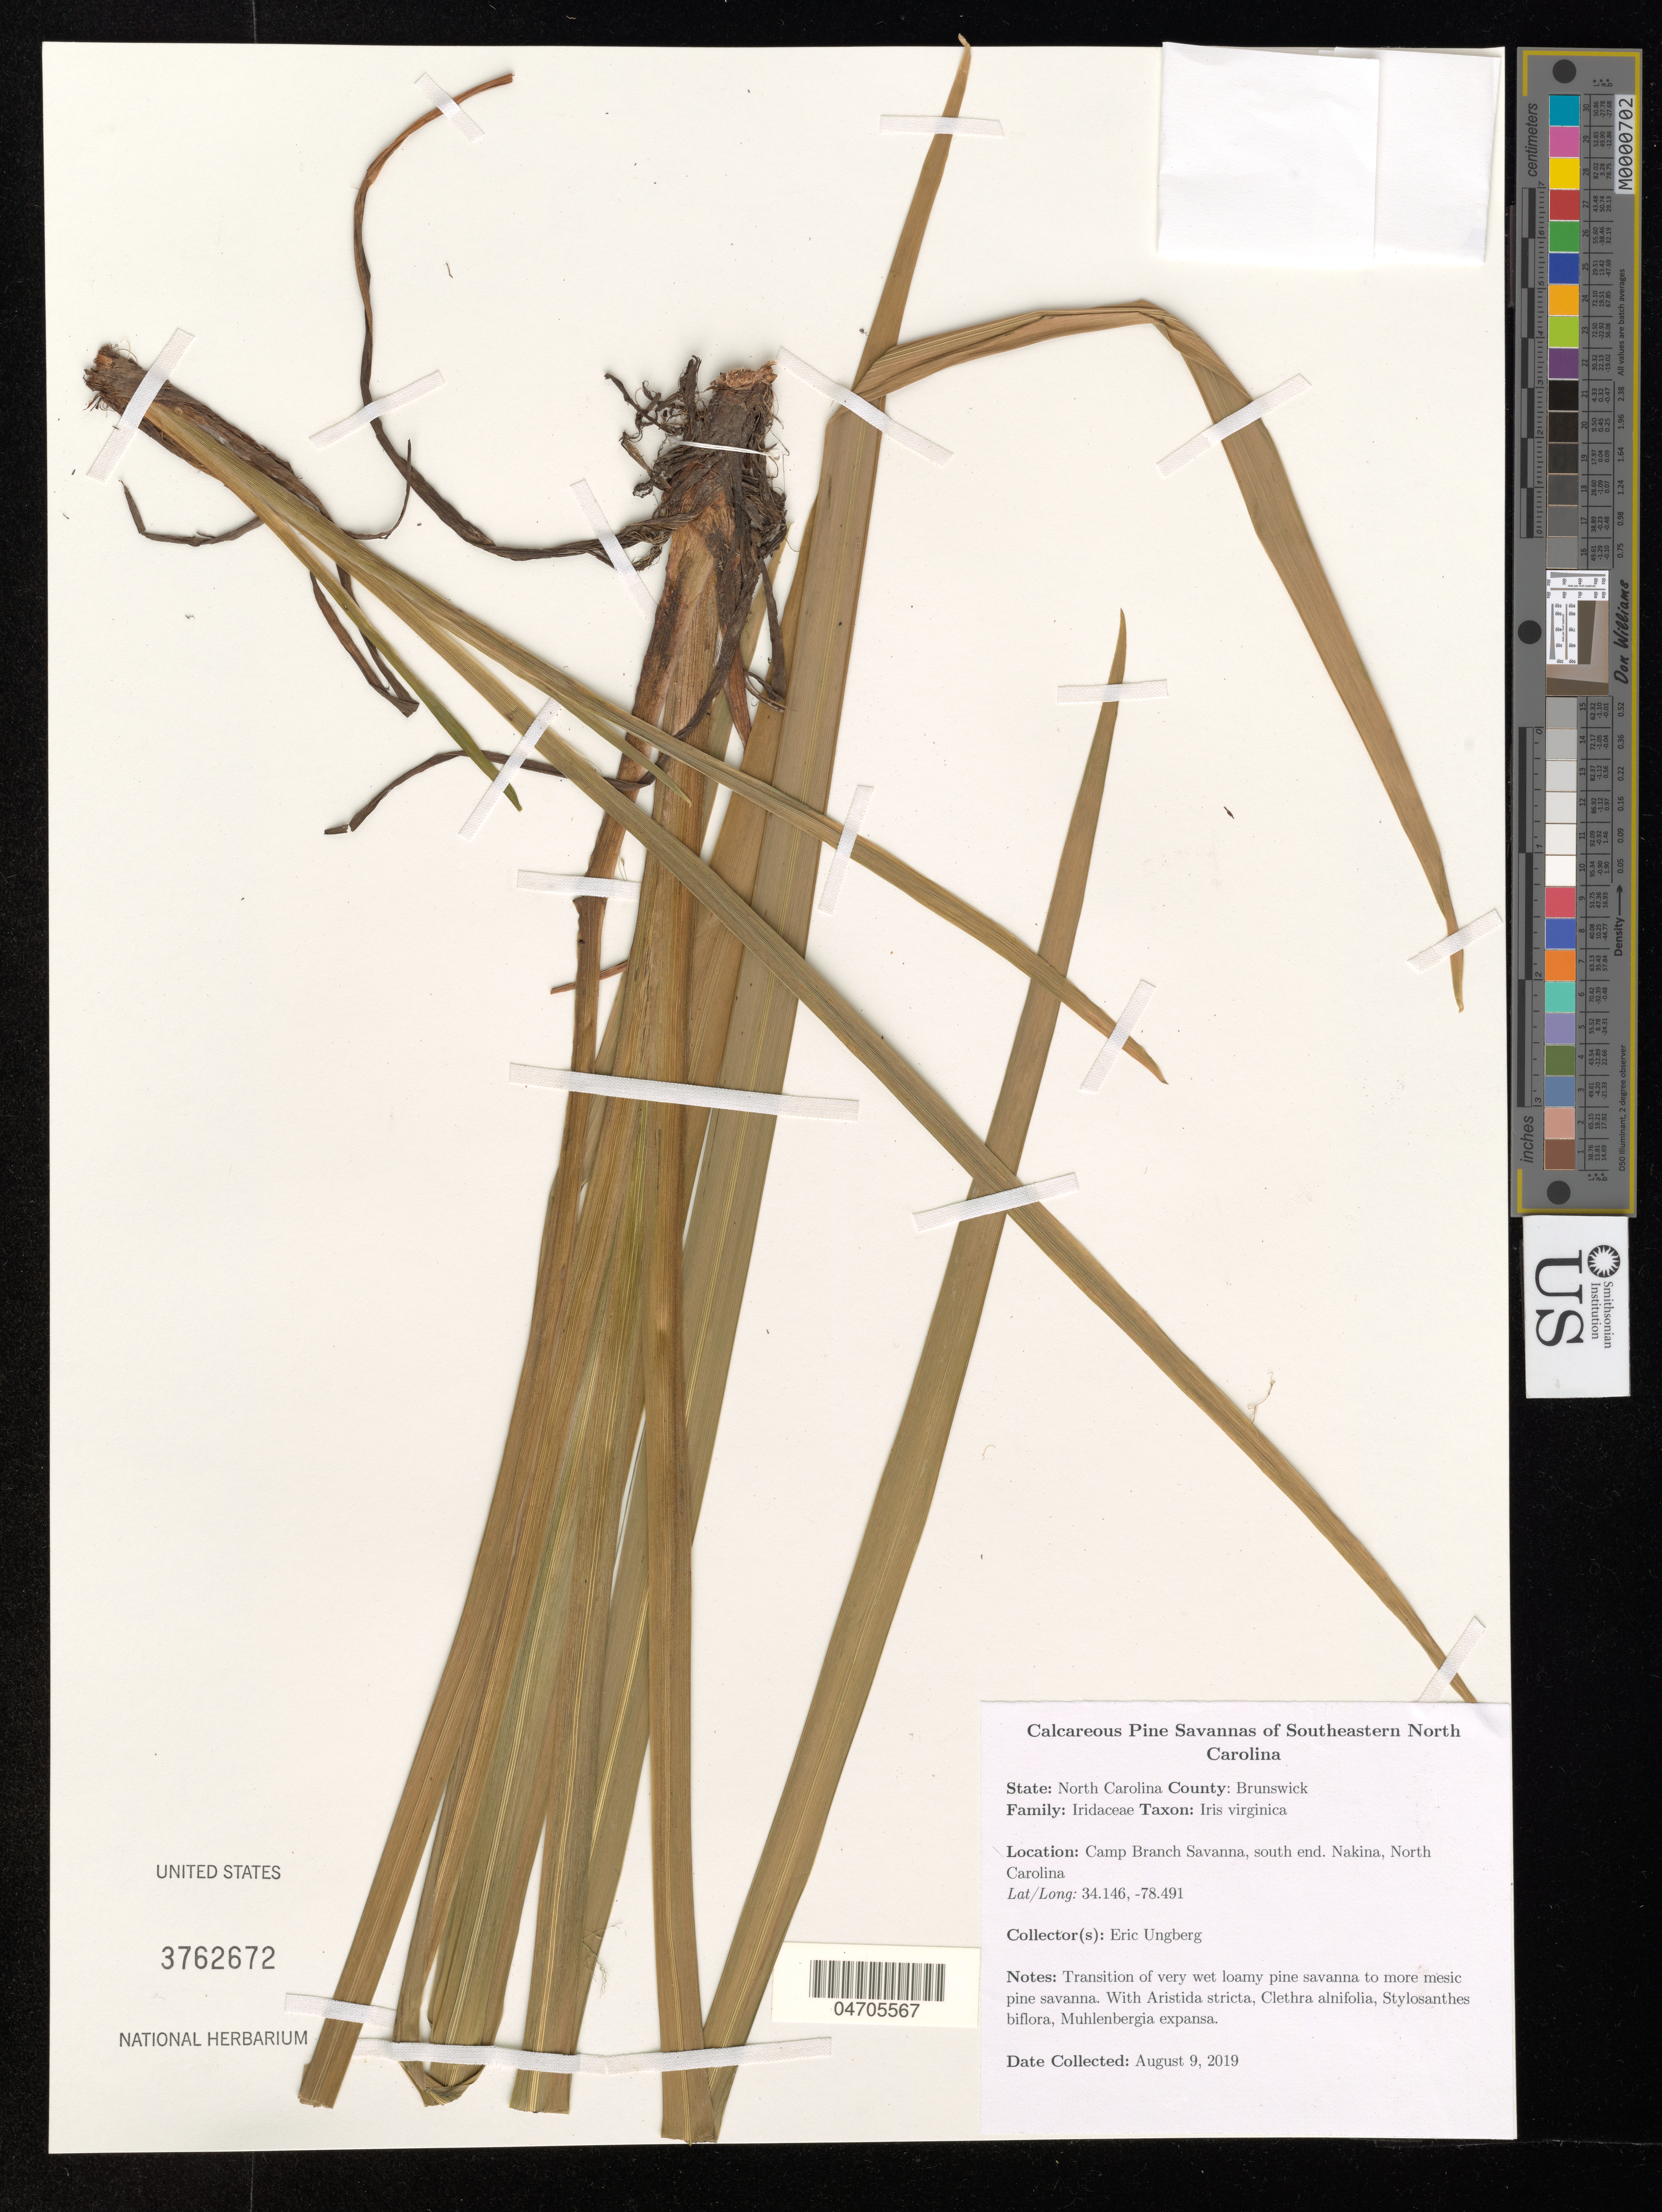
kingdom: Plantae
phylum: Tracheophyta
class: Liliopsida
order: Asparagales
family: Iridaceae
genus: Iris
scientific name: Iris virginica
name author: L.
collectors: E. Ungberg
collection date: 2019-08-09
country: United States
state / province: North Carolina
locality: Calcareous Pine Savannas of Southeastern North Carolina. County: Brunswick. Camp Branch Savanna, south end. Nakina.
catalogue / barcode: US 3762672